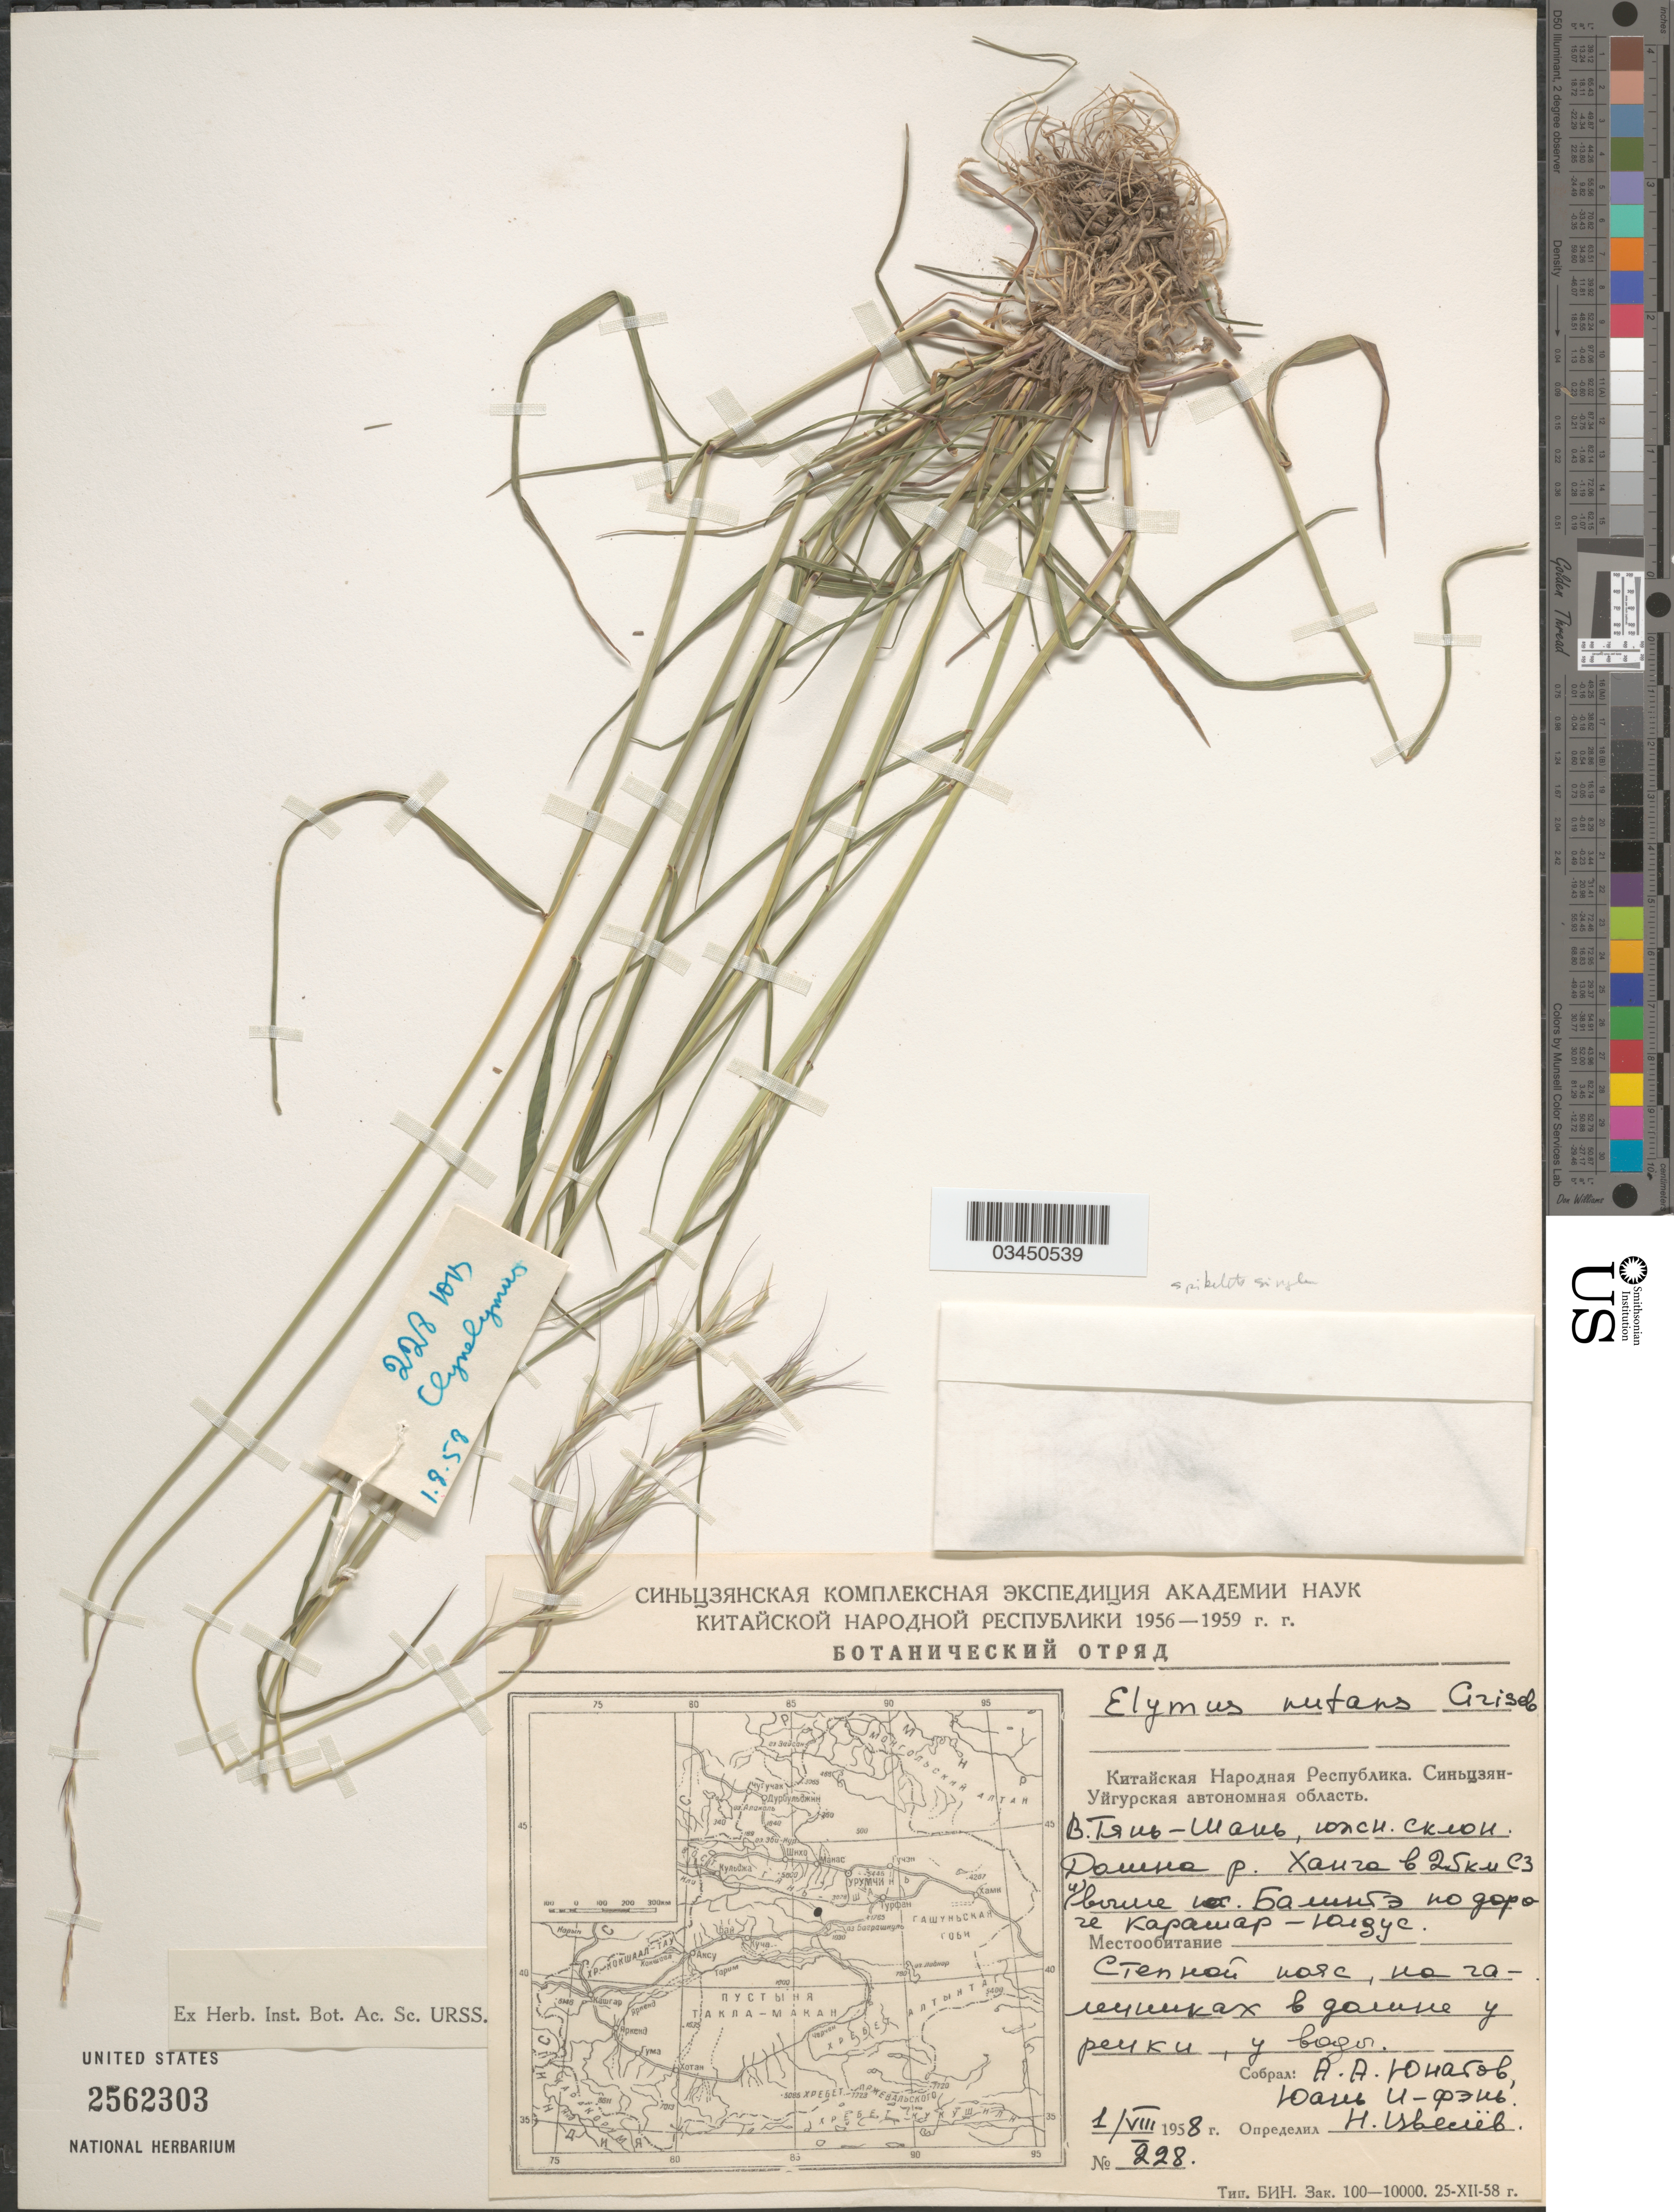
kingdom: Plantae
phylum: Tracheophyta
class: Liliopsida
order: Poales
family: Poaceae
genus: Elymus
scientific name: Elymus nutans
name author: Griseb.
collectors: A. Unatov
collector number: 228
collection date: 1958-08-01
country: China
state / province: Xinjiang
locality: Valley of river Khanga River, 25 km NW of Balinte on the road Karashar-Yuldus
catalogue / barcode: US 2562303